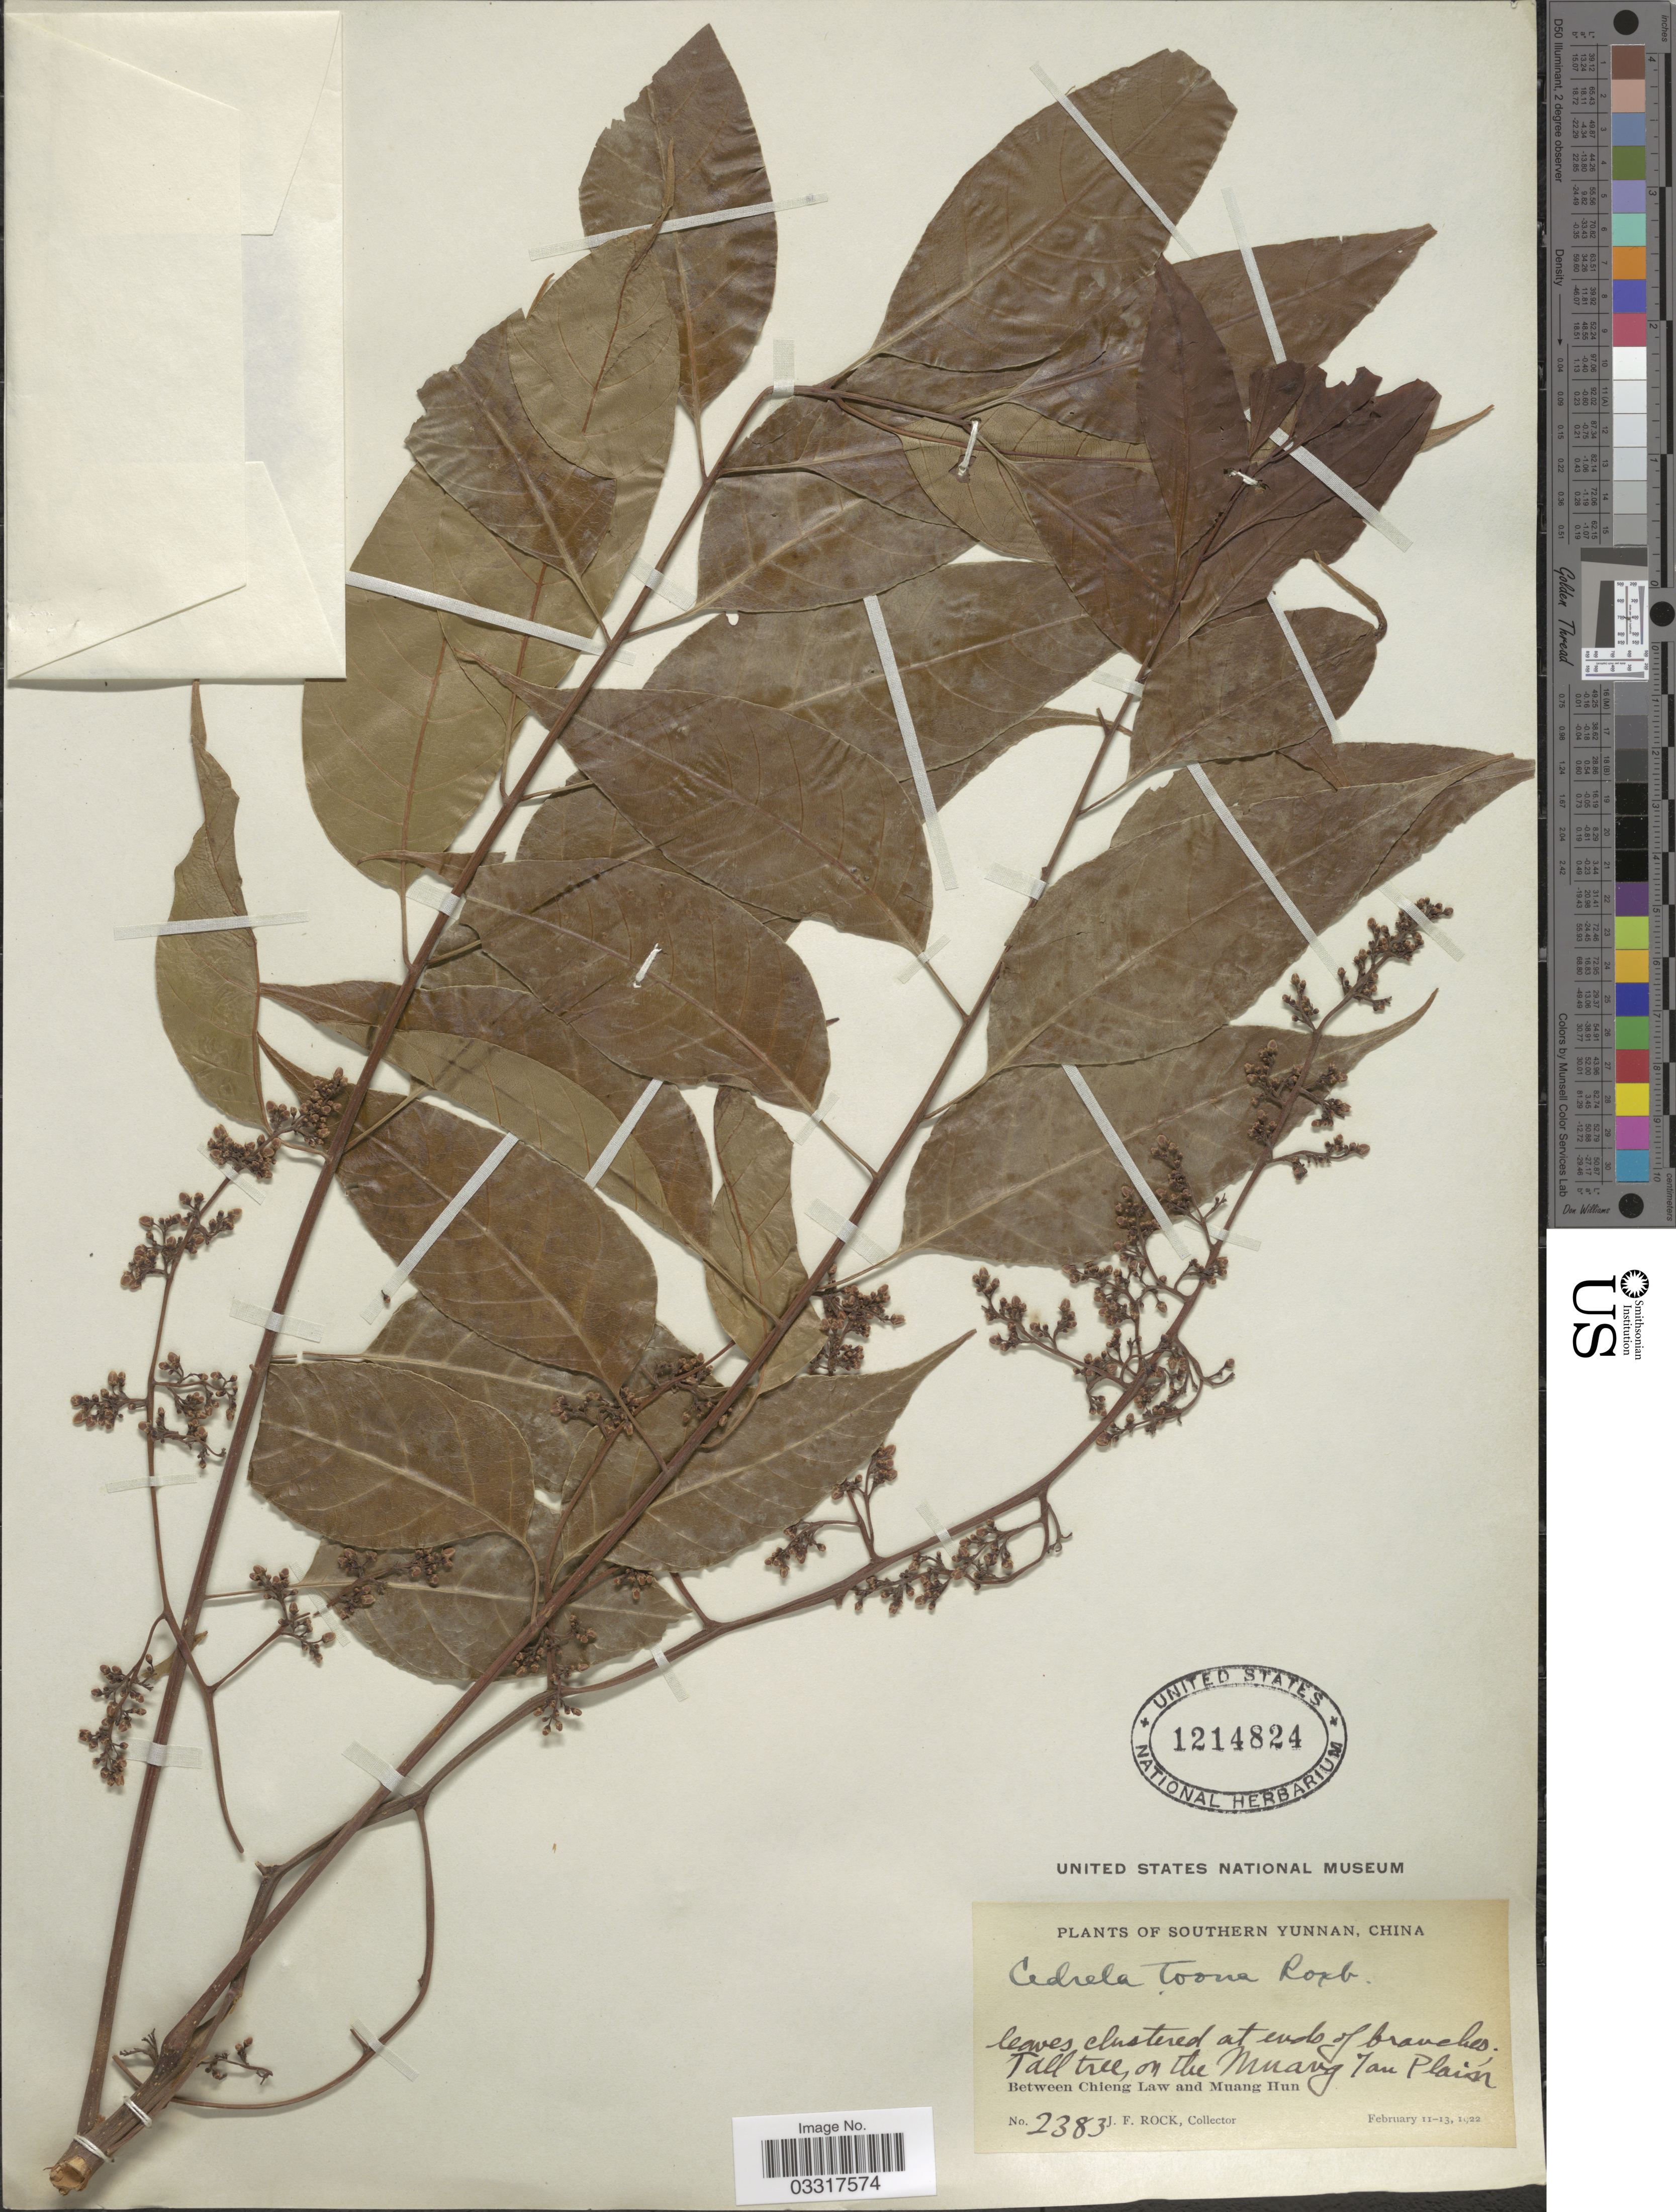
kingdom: Plantae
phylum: Tracheophyta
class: Magnoliopsida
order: Sapindales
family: Meliaceae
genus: Toona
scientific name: Toona ciliata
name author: M. Roem.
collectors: J. Rock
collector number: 2383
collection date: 1922-02-11/1922-02-13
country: China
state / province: Yunnan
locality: Southern Yunnan, on the Muang Tau Plain, Between Chieng Law and Muang Hun.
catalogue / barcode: US 1214824